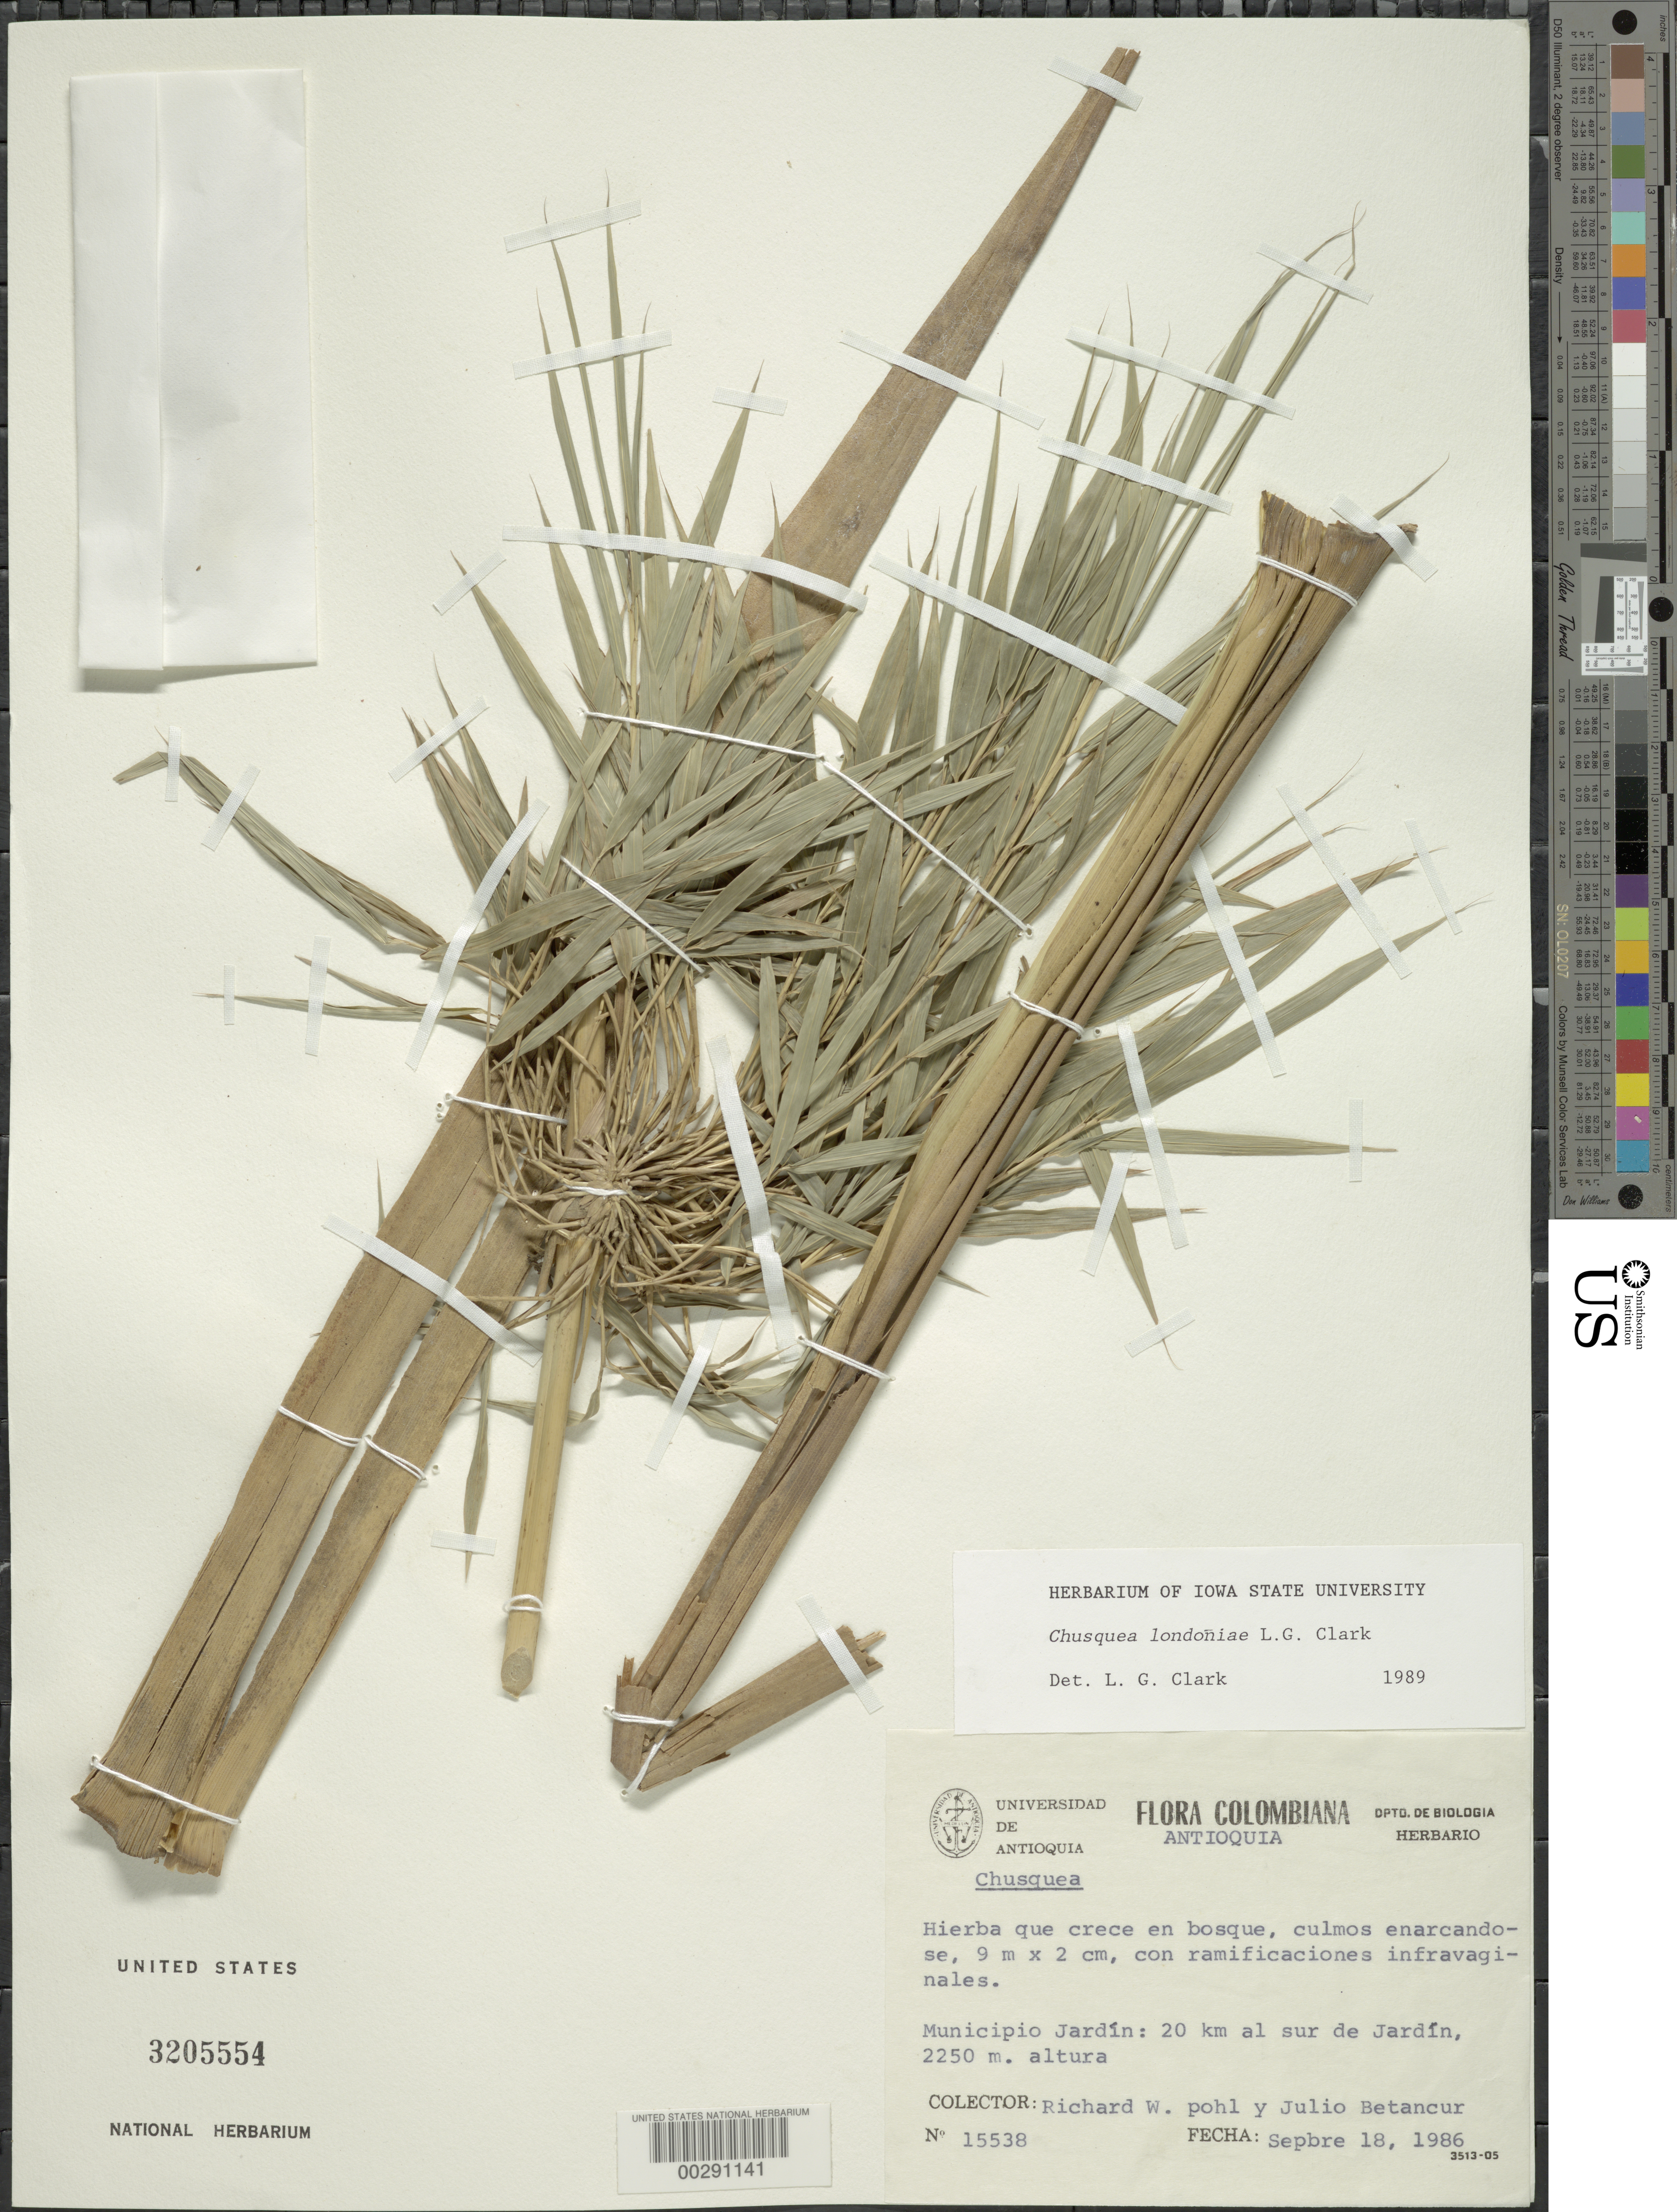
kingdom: Plantae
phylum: Tracheophyta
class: Liliopsida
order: Poales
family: Poaceae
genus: Chusquea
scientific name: Chusquea londoniae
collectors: R. W. Pohl & J. C. Betancur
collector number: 15538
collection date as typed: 18 Sep 1986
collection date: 1986-09-18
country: Colombia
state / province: Antioquia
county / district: Jardín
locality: Mun Jardin, 20 km S of Jardin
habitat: Forest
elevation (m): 2250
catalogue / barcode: US 3205554